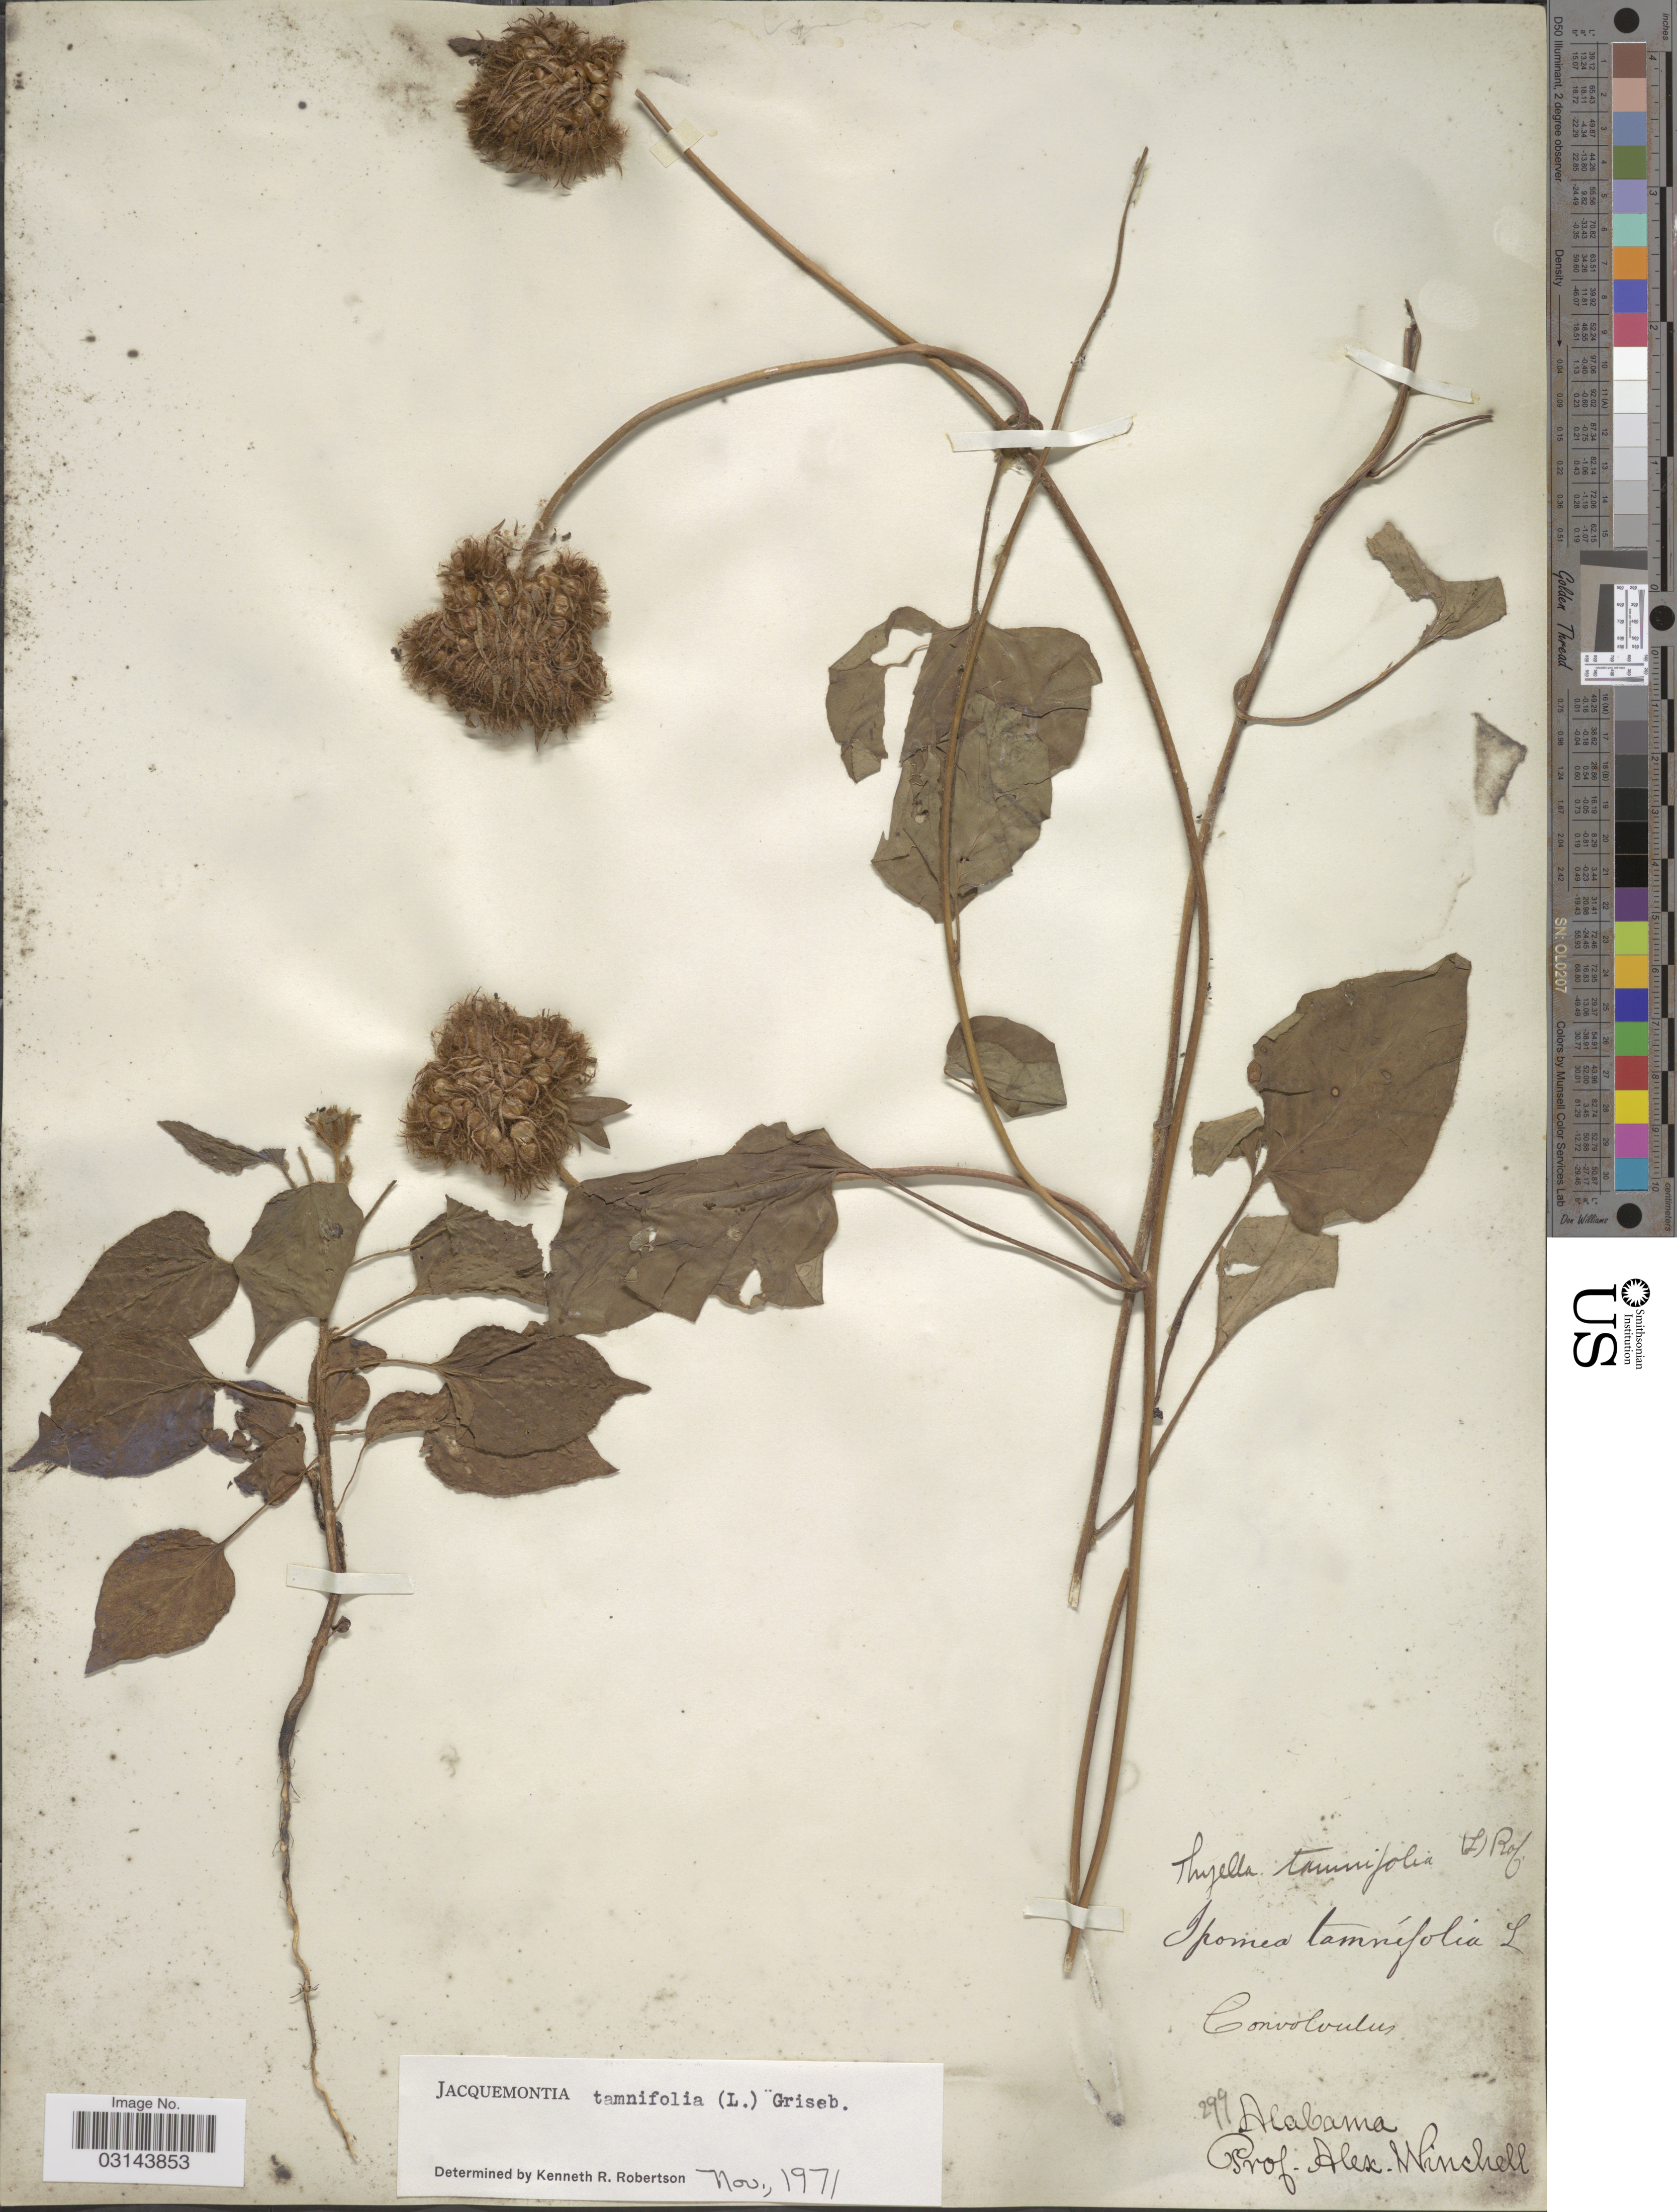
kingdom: Plantae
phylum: Tracheophyta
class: Magnoliopsida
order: Solanales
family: Convolvulaceae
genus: Jacquemontia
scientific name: Jacquemontia tamnifolia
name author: (L.) Griseb.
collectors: A. Winchell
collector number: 299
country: United States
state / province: Alabama